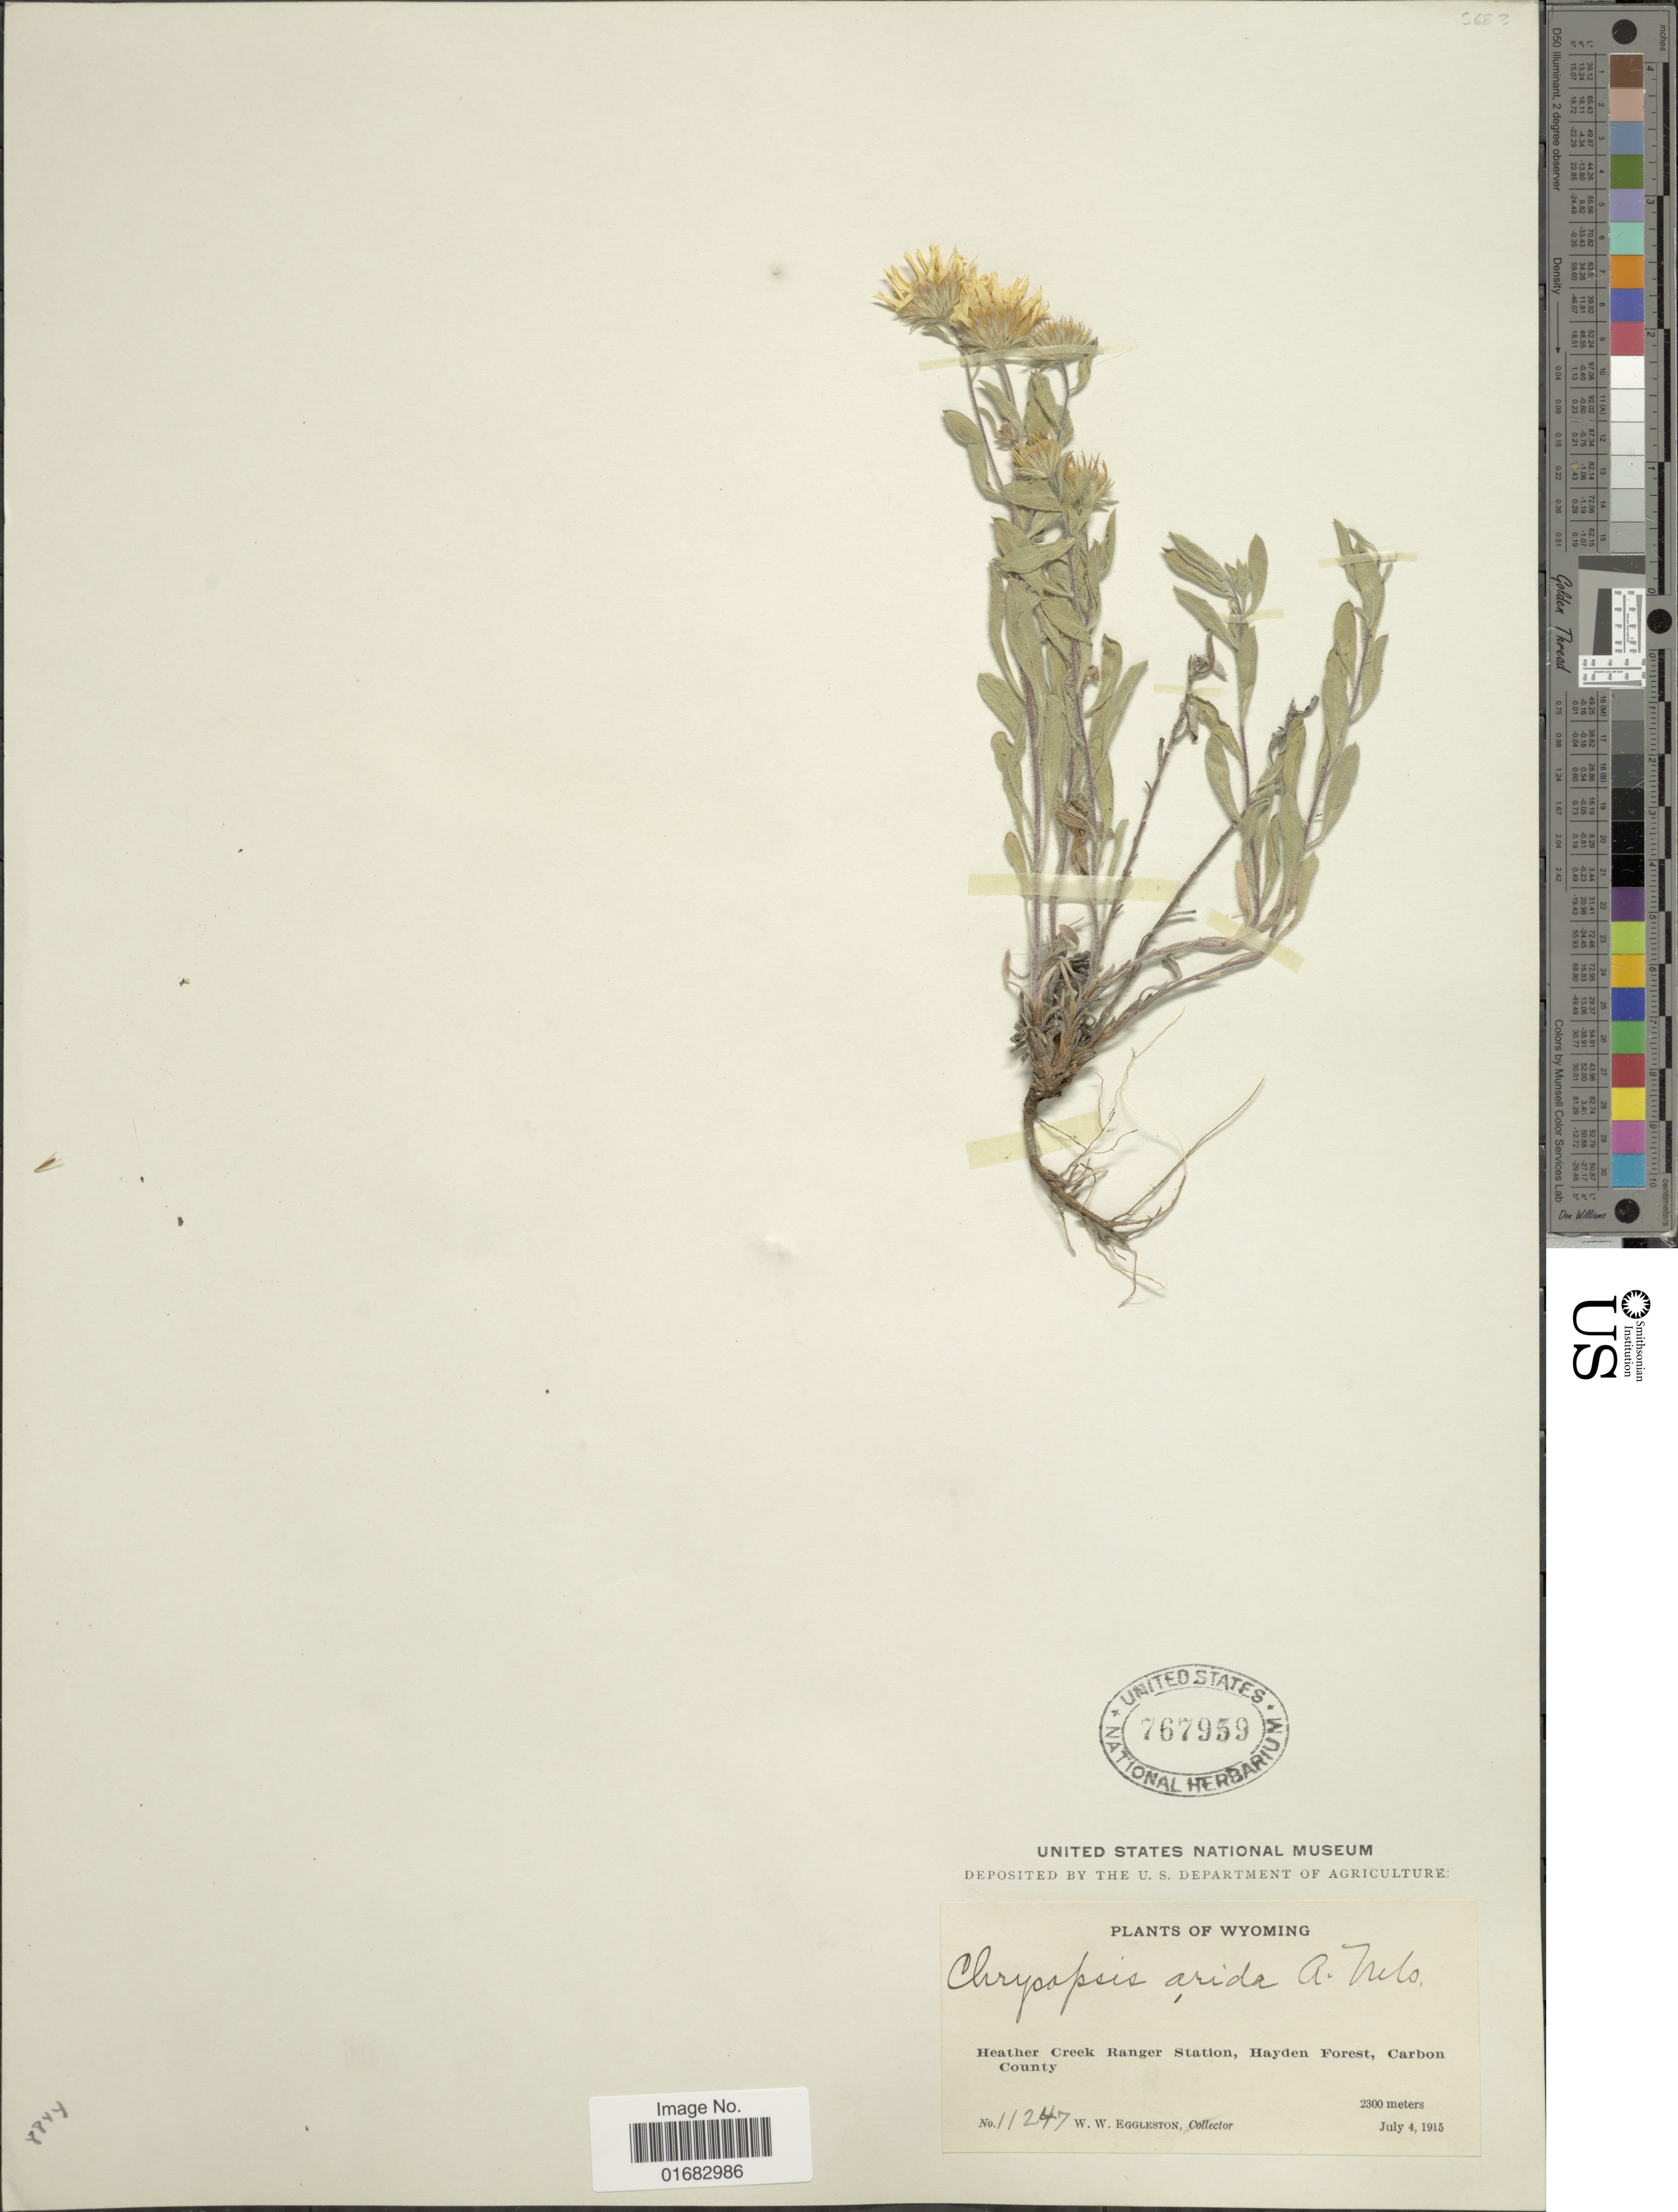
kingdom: Plantae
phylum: Tracheophyta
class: Magnoliopsida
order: Asterales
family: Asteraceae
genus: Heterotheca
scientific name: Heterotheca villosa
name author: (Pursh) Shinners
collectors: W. W. Eggleston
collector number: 11247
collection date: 1915-07-04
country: United States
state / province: Wyoming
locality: Heather Creek Ranger Station, Hayden Forest, Carbon County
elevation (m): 2300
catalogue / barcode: US 767959